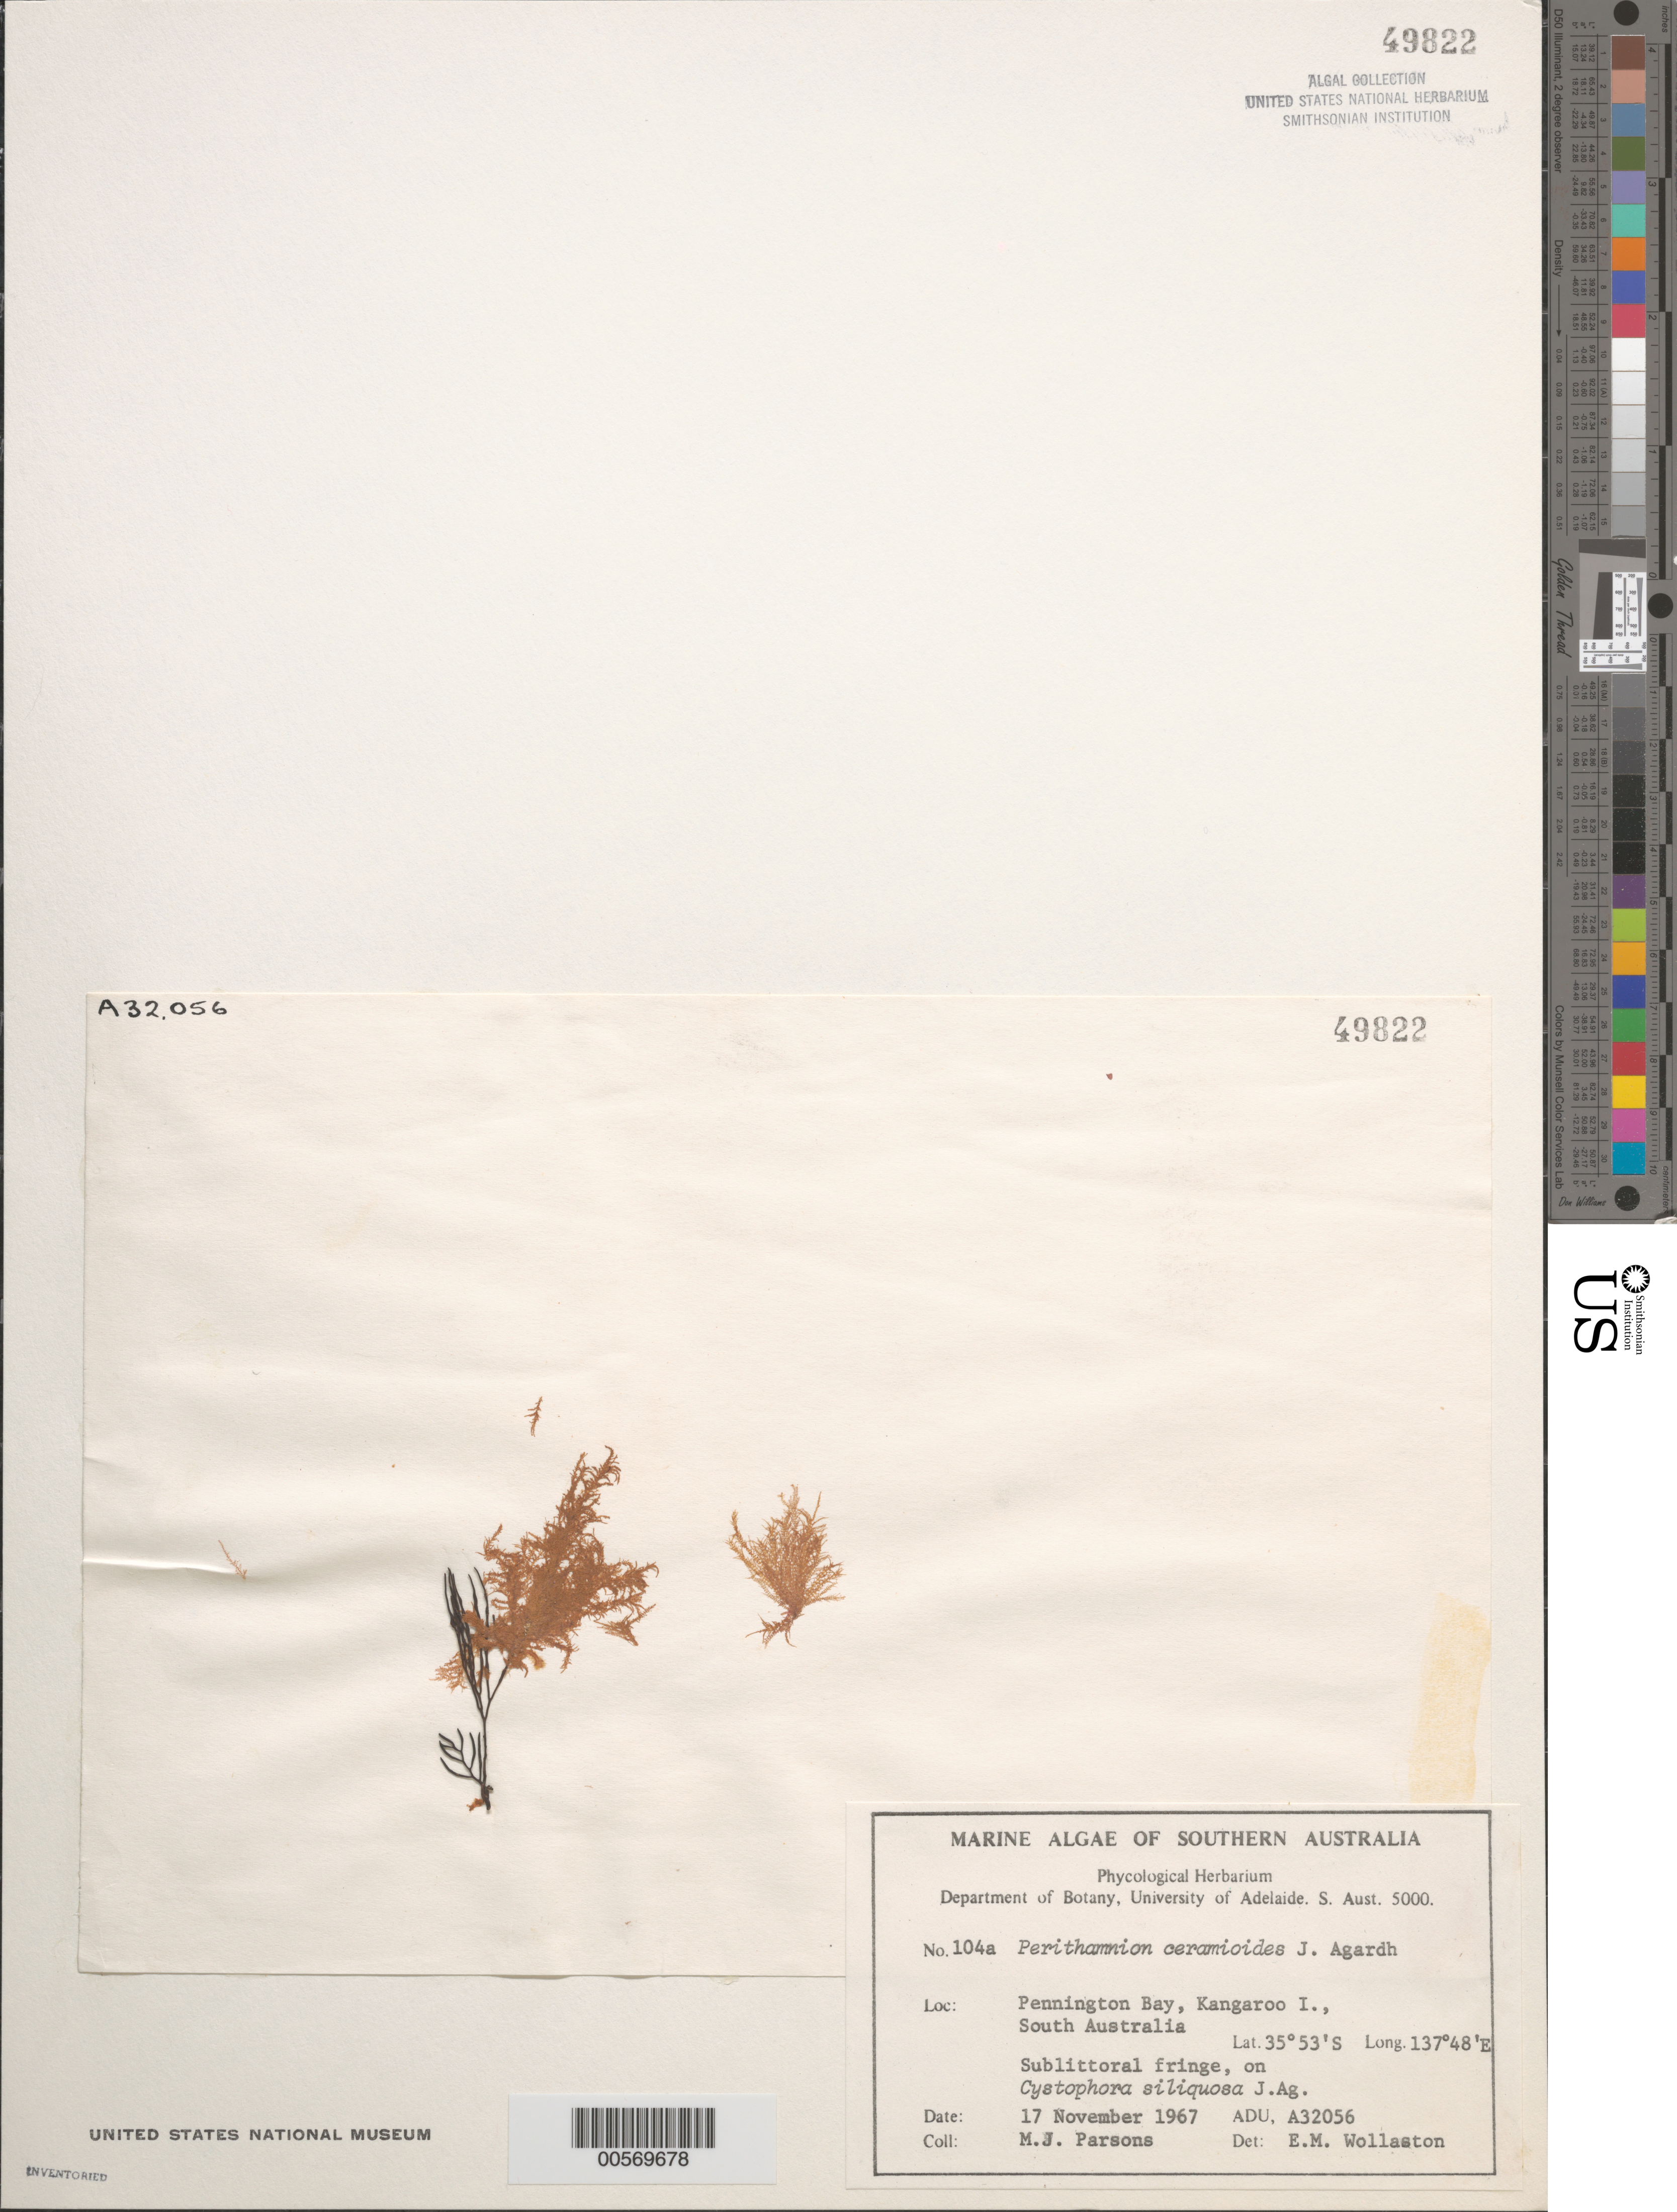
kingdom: Plantae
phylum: Rhodophyta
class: Florideophyceae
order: Ceramiales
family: Ceramiaceae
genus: Perithamnion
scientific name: Perithamnion ceramioides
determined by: Wollaston, E. M.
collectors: M. Parsons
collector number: ADU A32056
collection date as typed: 17 Nov 1967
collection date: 1967-11-17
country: Australia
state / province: South Australia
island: Kangaroo Island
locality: Pennington Bay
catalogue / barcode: US 49822